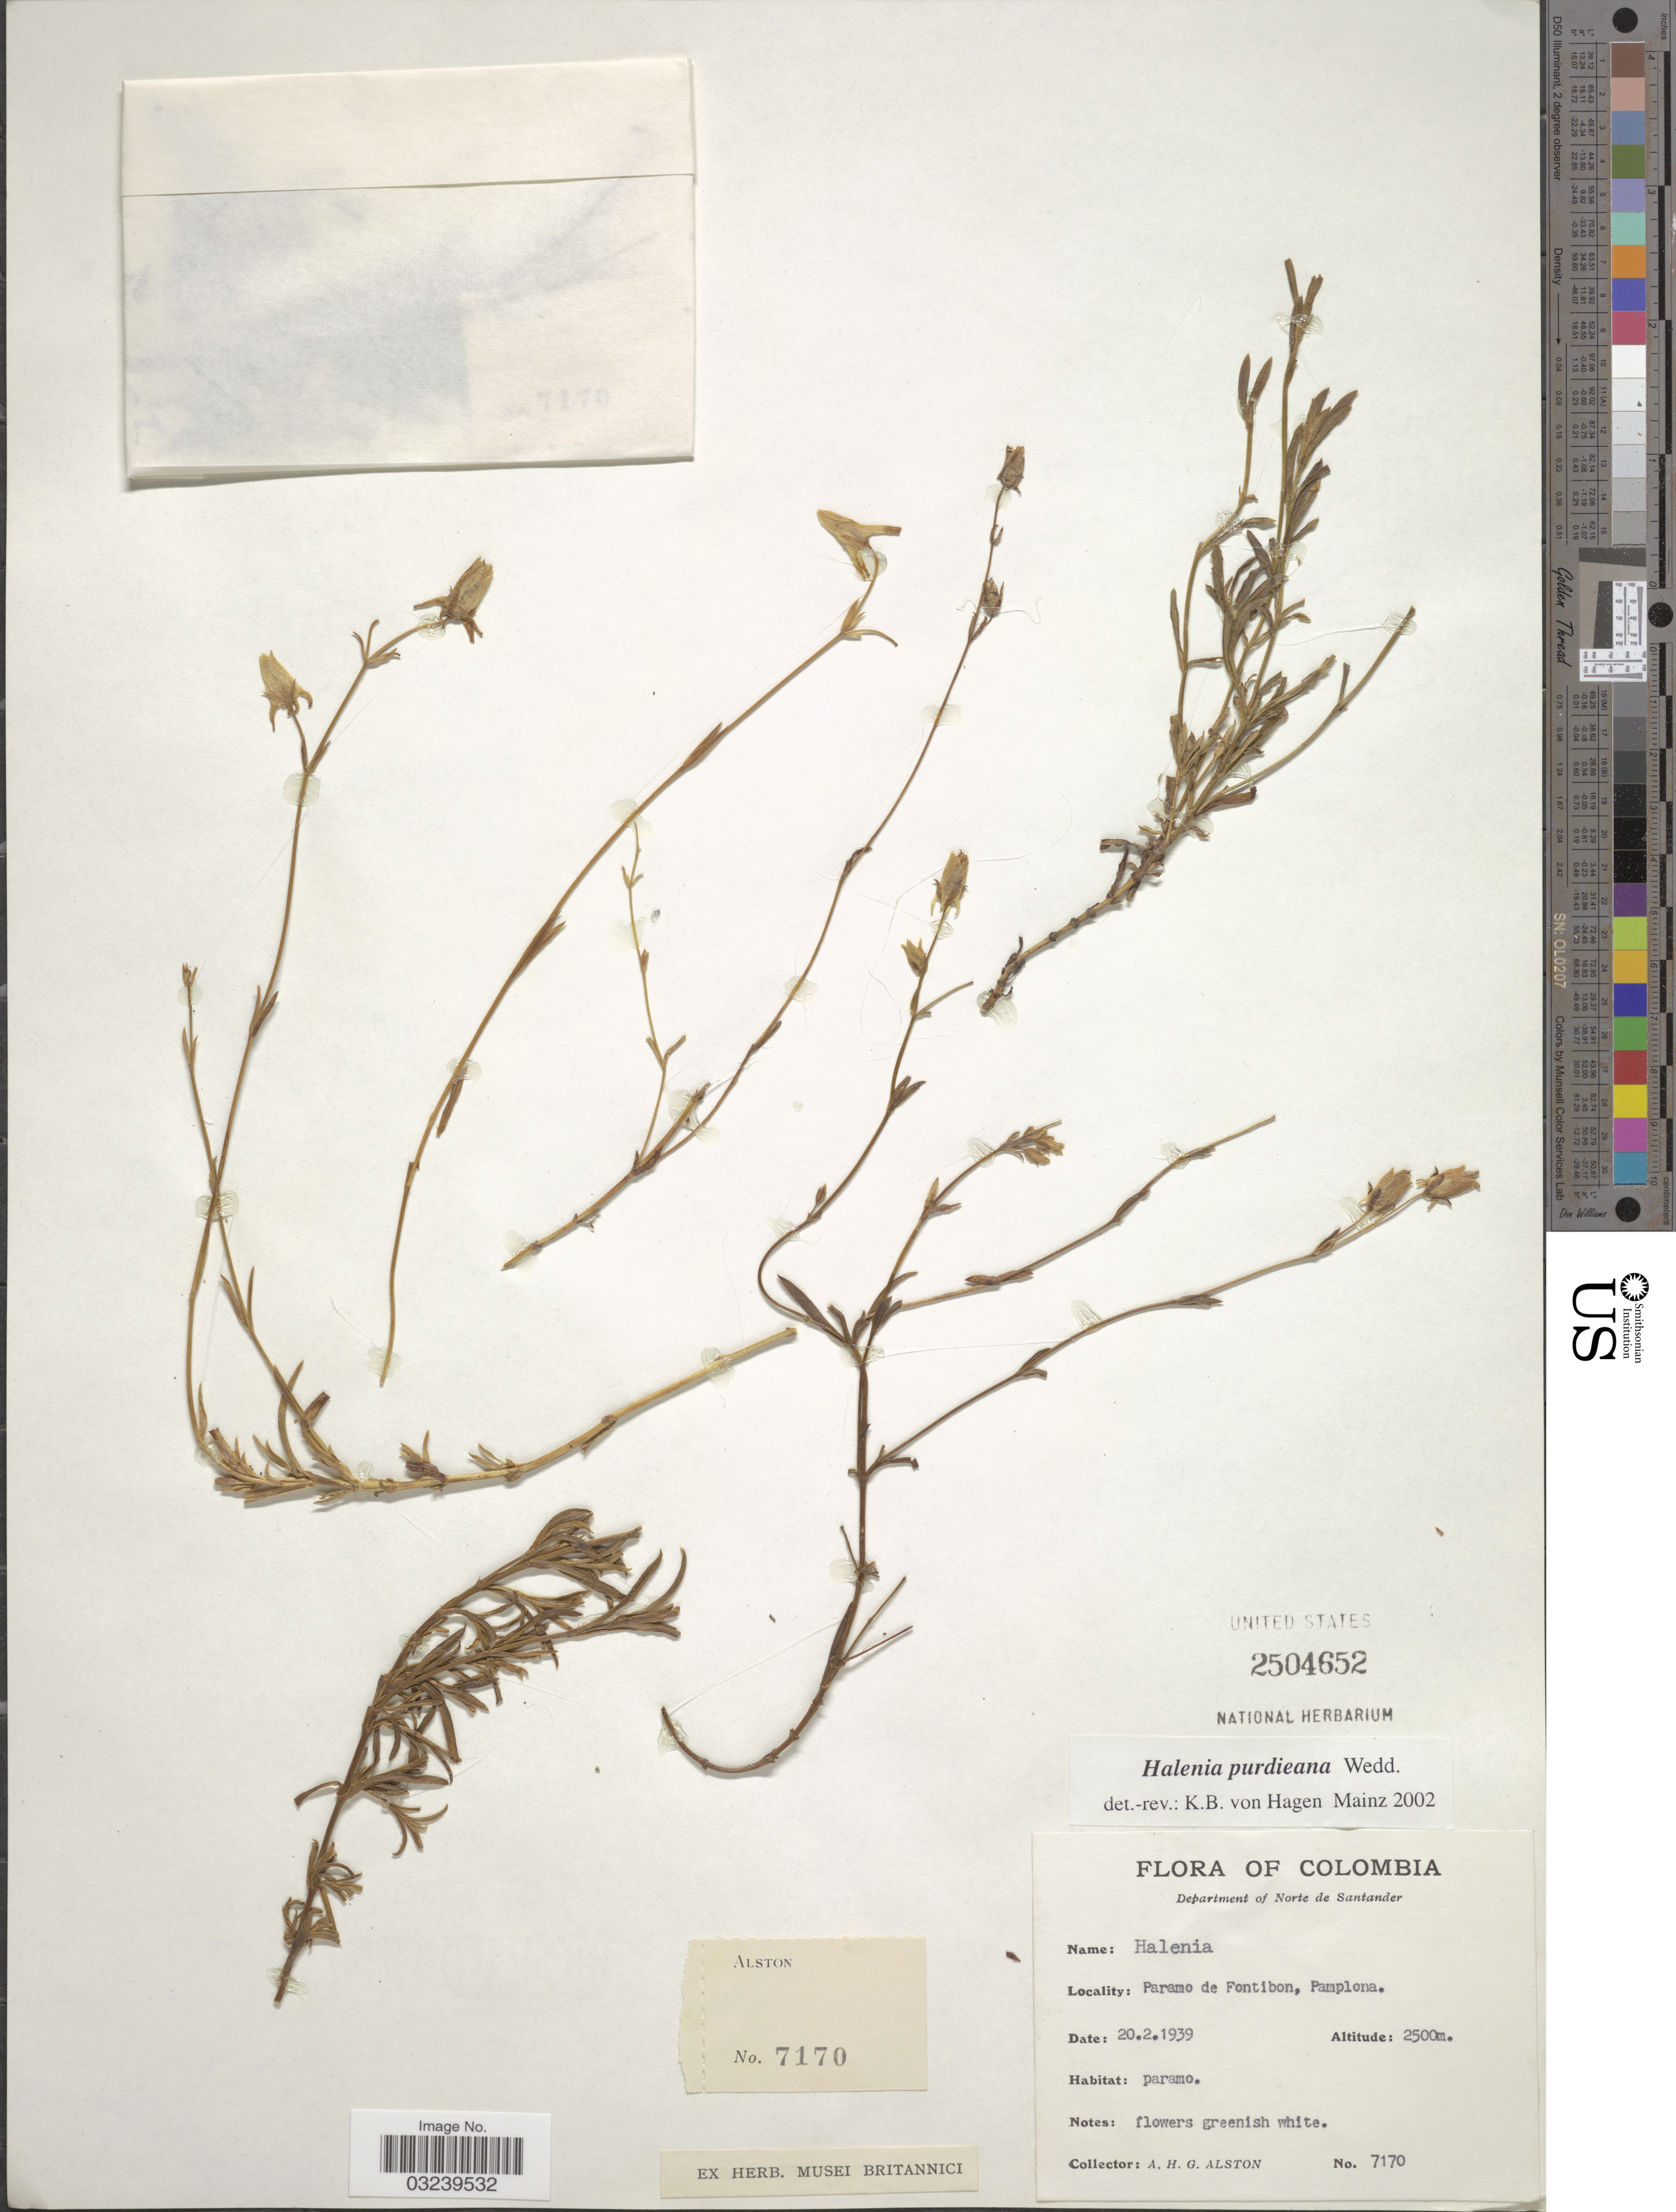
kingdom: Plantae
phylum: Tracheophyta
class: Magnoliopsida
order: Gentianales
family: Gentianaceae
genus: Halenia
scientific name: Halenia purdieana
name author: Wedd.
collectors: A. H. Alston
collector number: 7170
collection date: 1939-02-20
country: Colombia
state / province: Norte de Santander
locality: Department of Norte de Santander, Paramo de Fontibon, Pamplona.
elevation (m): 2500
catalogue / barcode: US 2504652